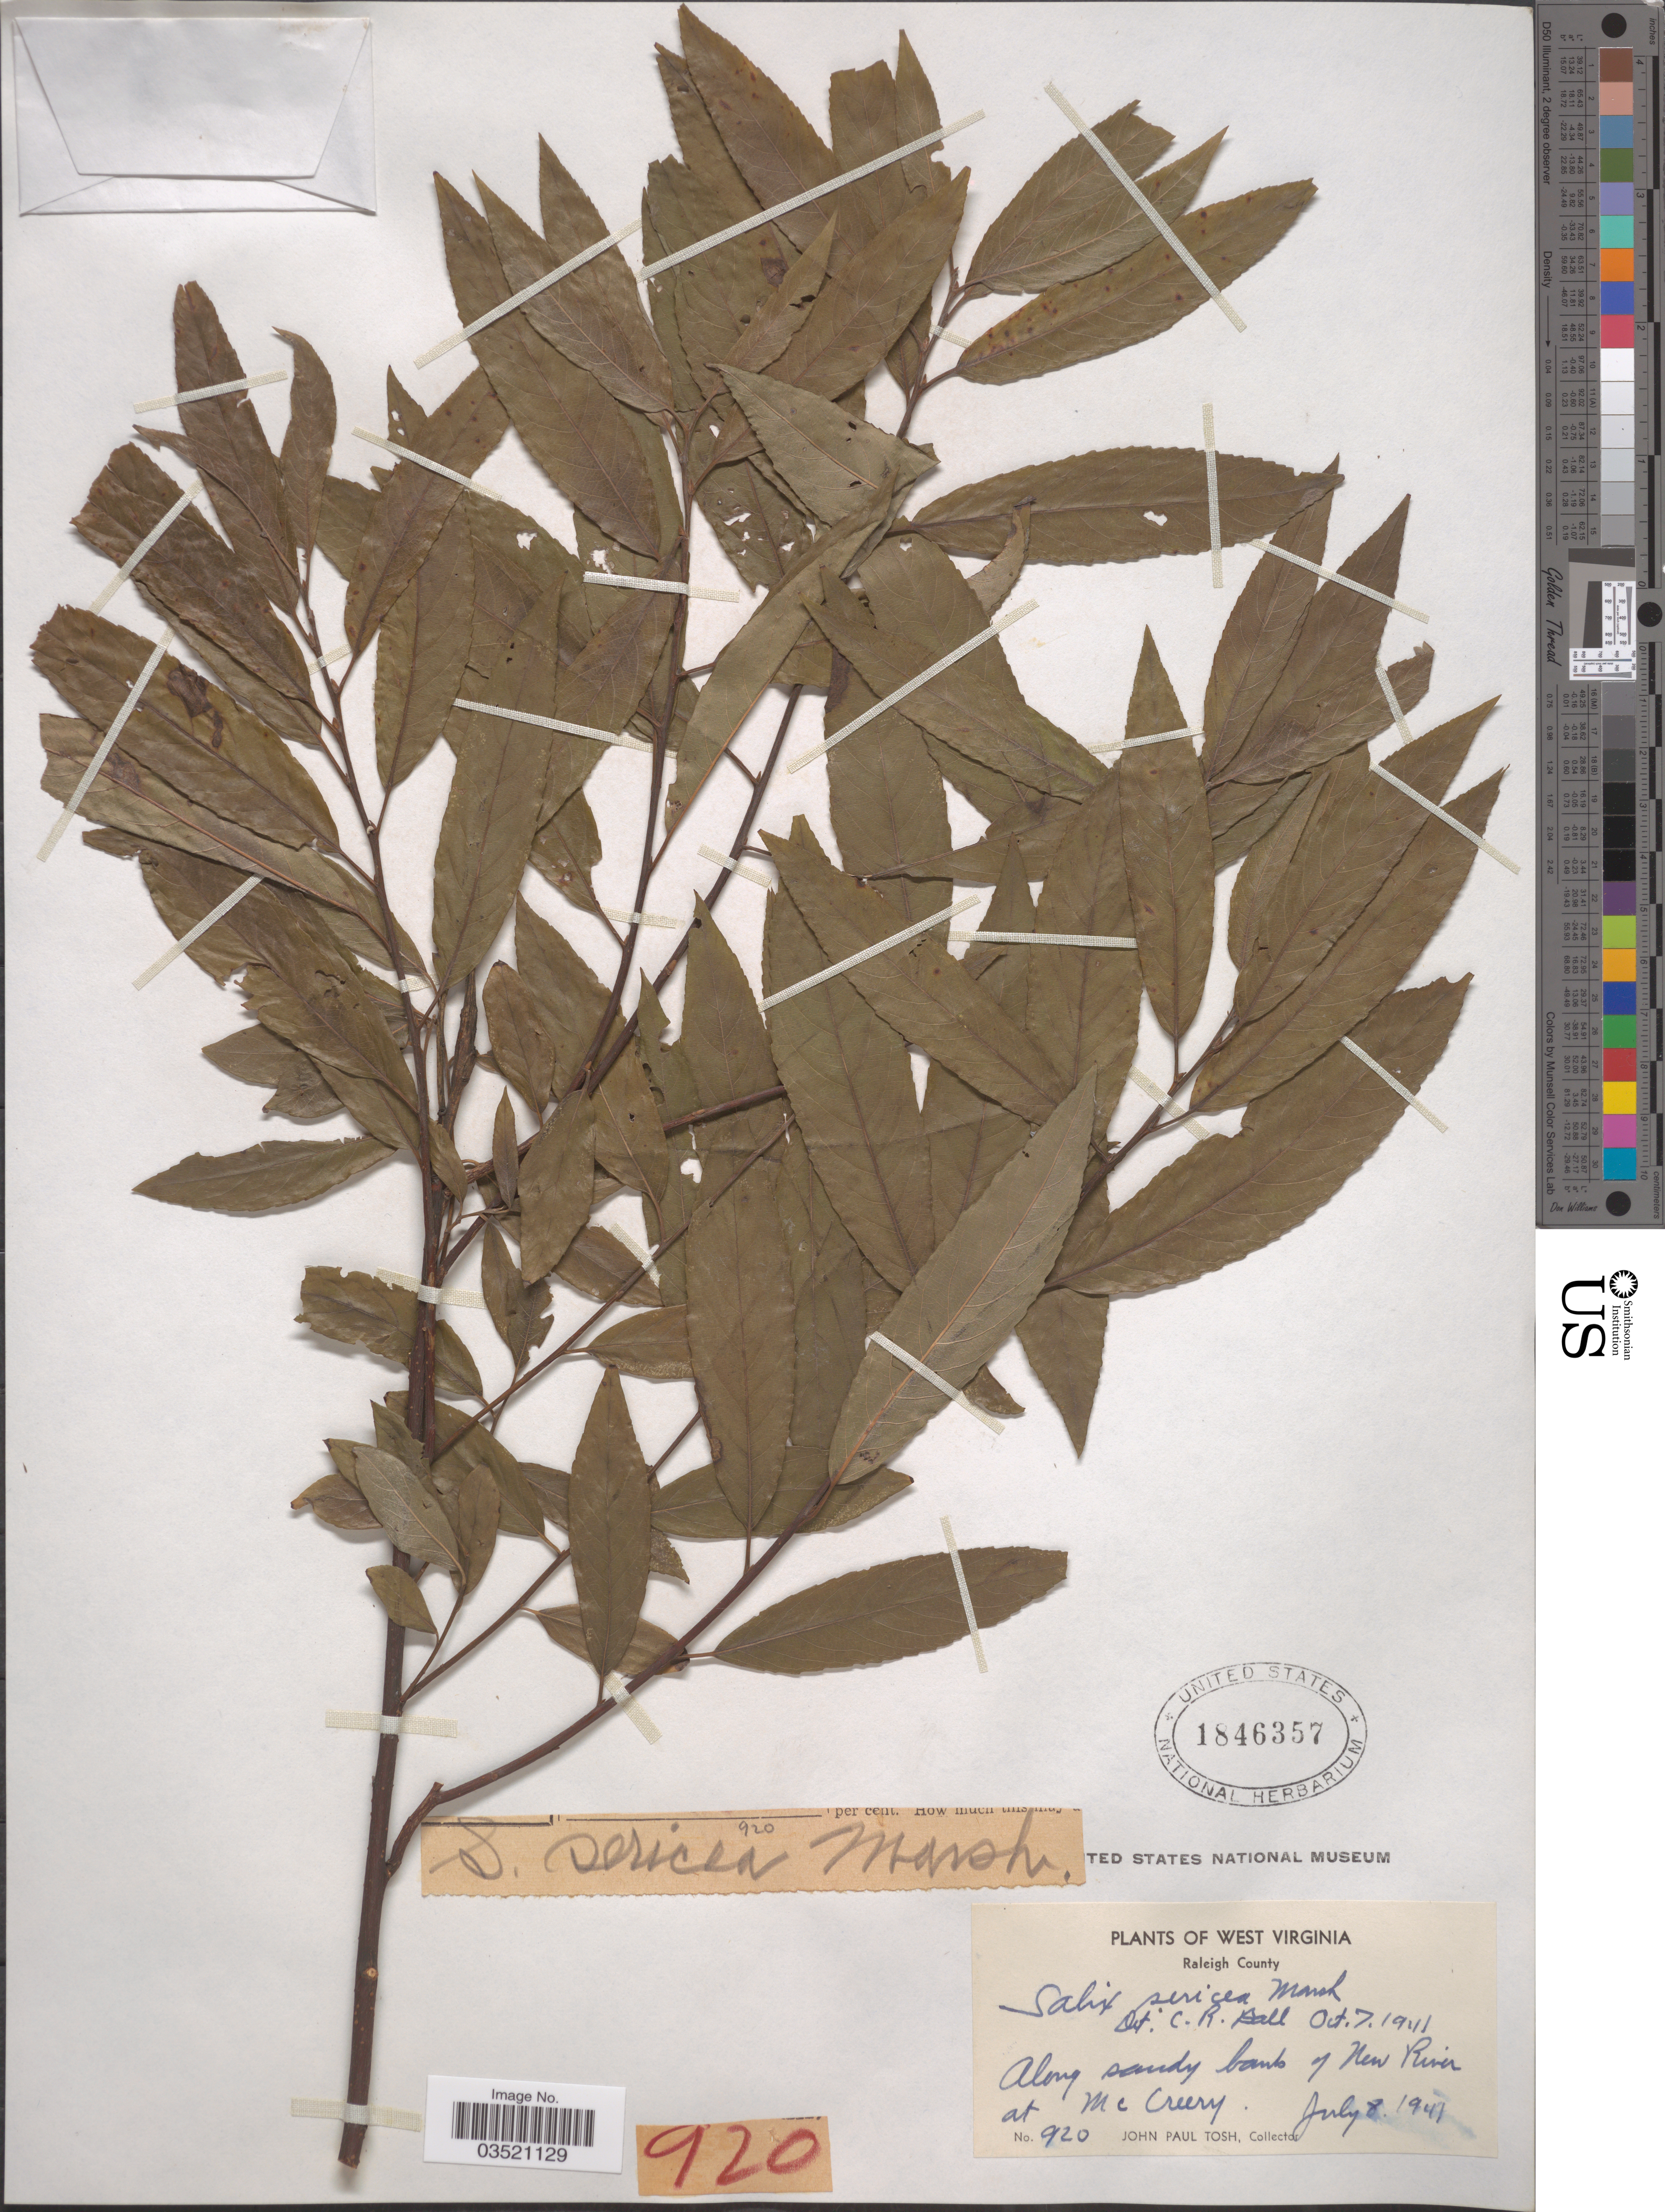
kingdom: Plantae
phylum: Tracheophyta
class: Magnoliopsida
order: Malpighiales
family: Salicaceae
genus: Salix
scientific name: Salix sericea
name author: Marshall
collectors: J. Tosh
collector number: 920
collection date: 1941-07-08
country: United States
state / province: West Virginia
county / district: Raleigh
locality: Raleigh County. Along sandy banks of New River at Mc Creery.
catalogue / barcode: US 1846357